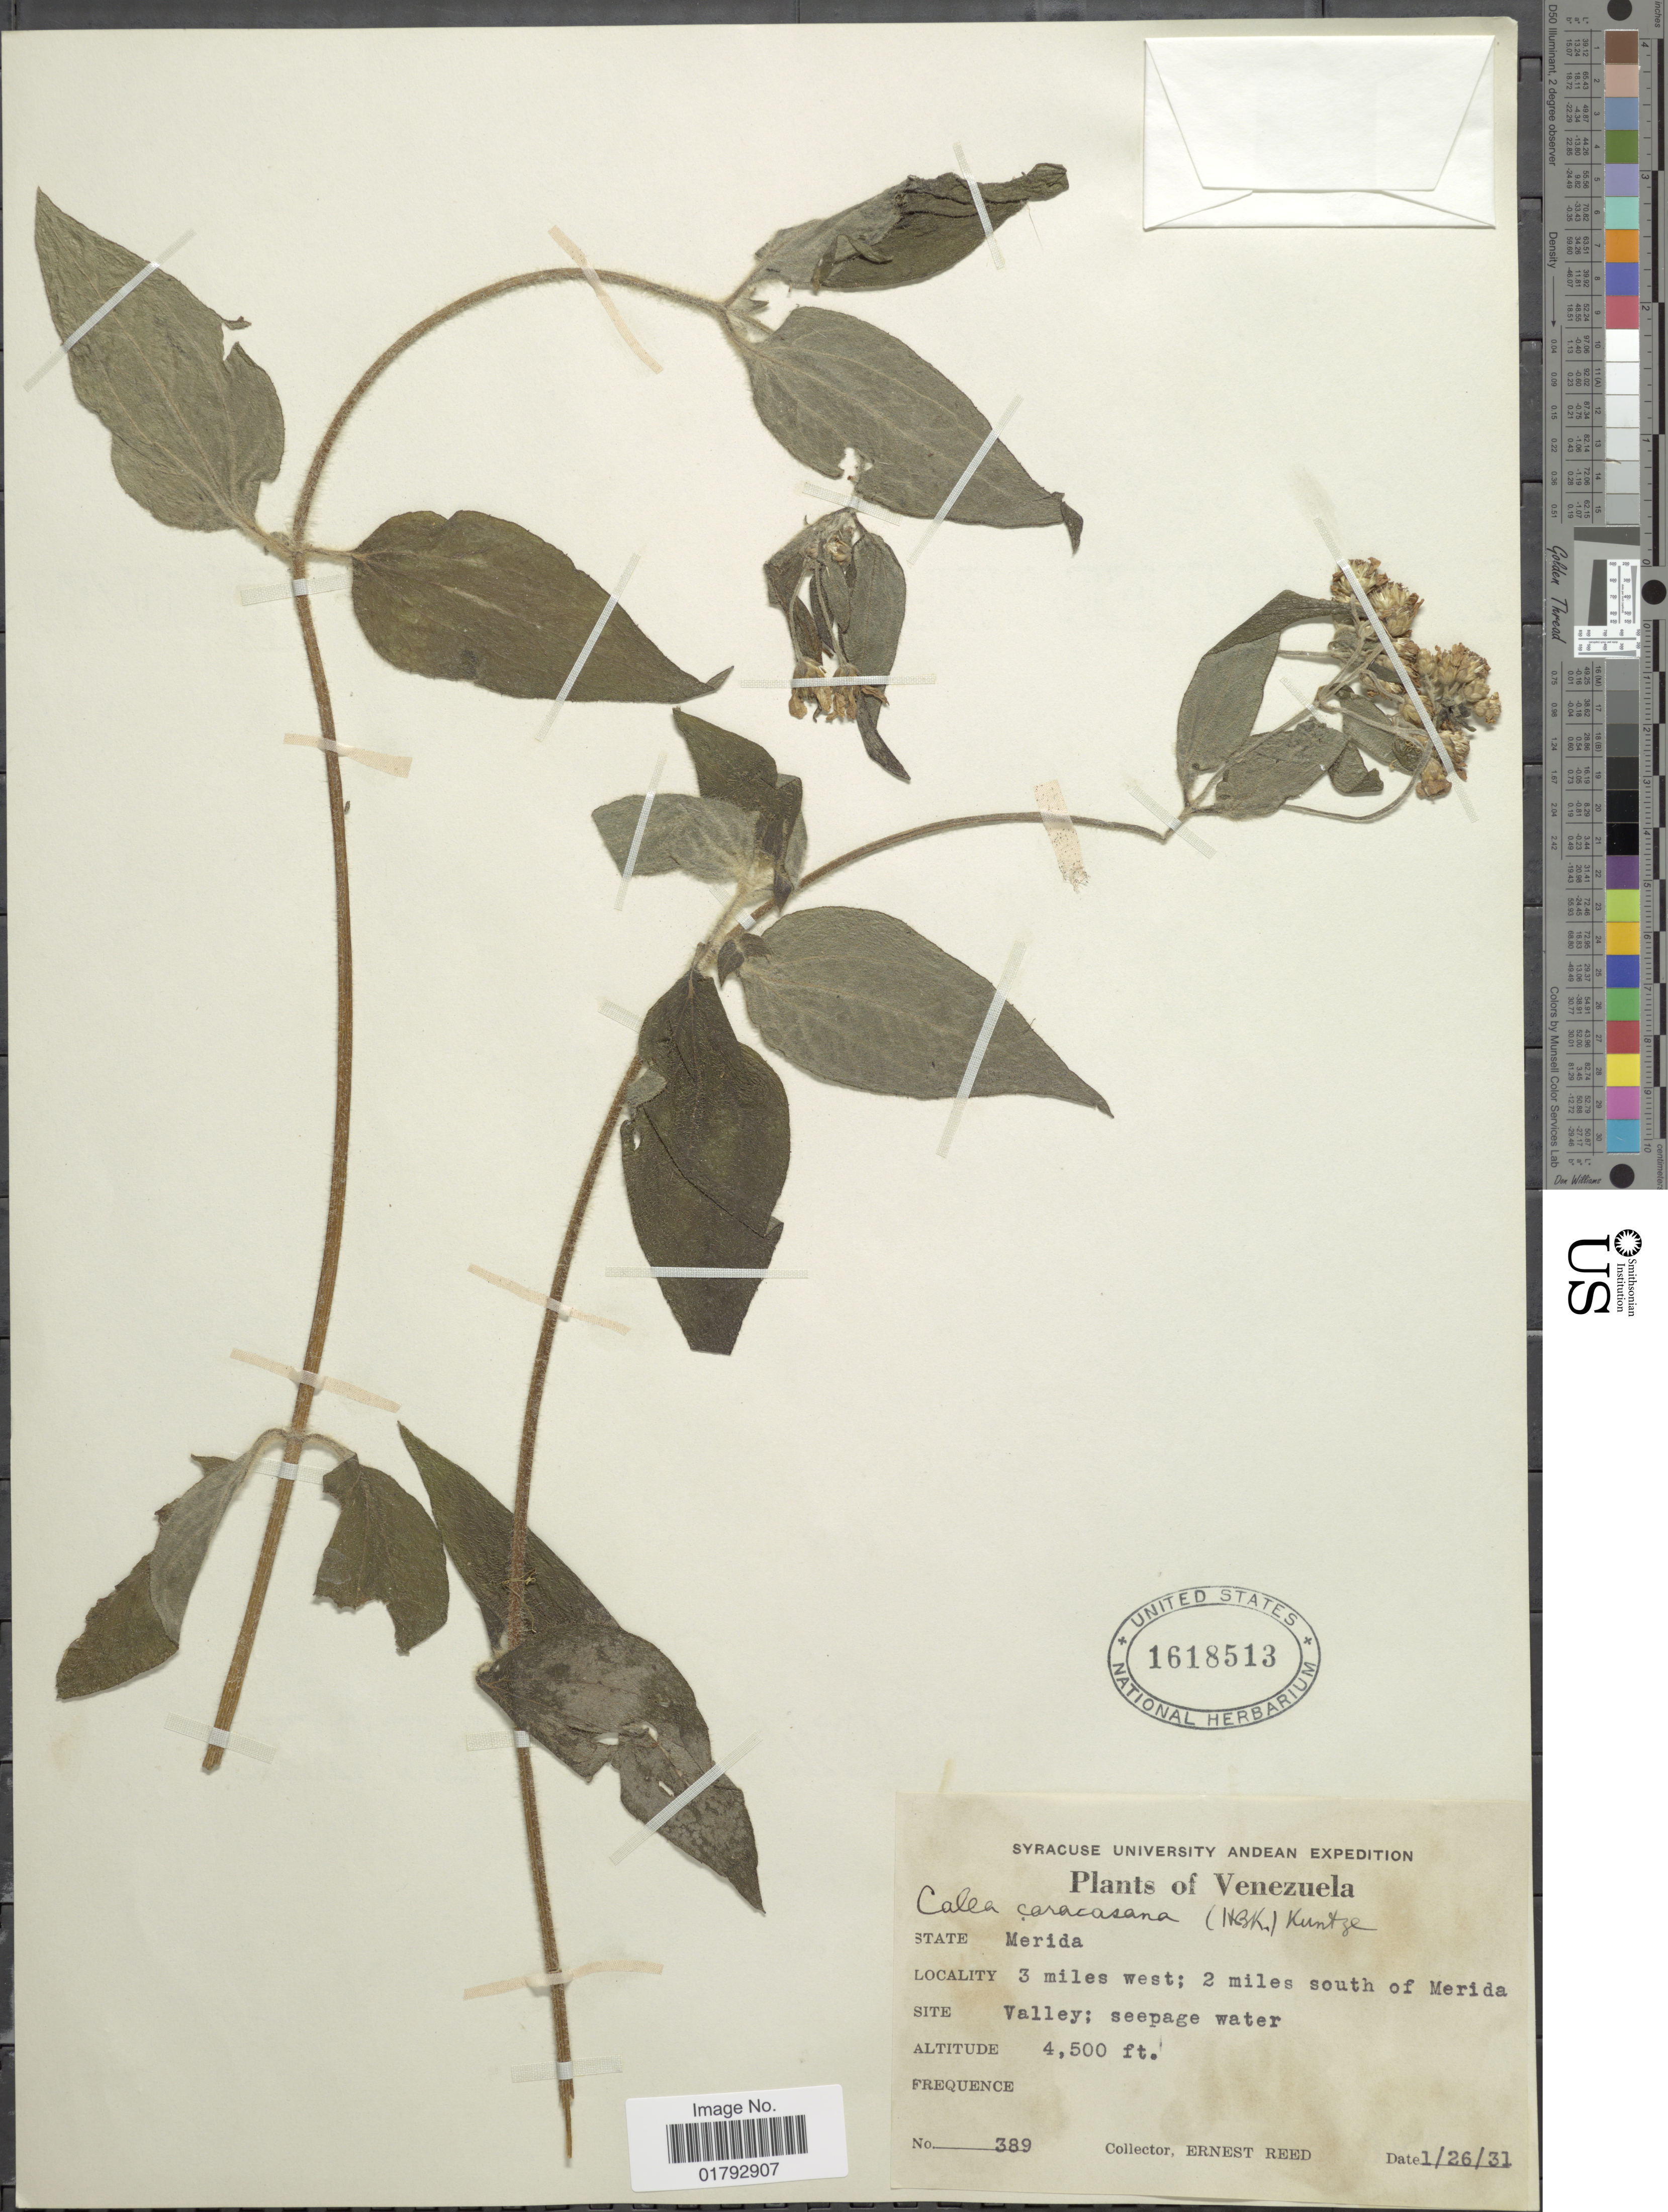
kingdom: Plantae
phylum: Tracheophyta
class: Magnoliopsida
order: Asterales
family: Asteraceae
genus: Alloispermum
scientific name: Alloispermum caracasanum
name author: (Kunth) H. Rob.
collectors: E. Reed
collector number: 389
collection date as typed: Transcribed d/m/y: 26/1/31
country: Venezuela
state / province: Mérida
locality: State Merida, 3 miles west, 2 miles south of Merida Valley.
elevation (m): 1372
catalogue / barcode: US 1618513